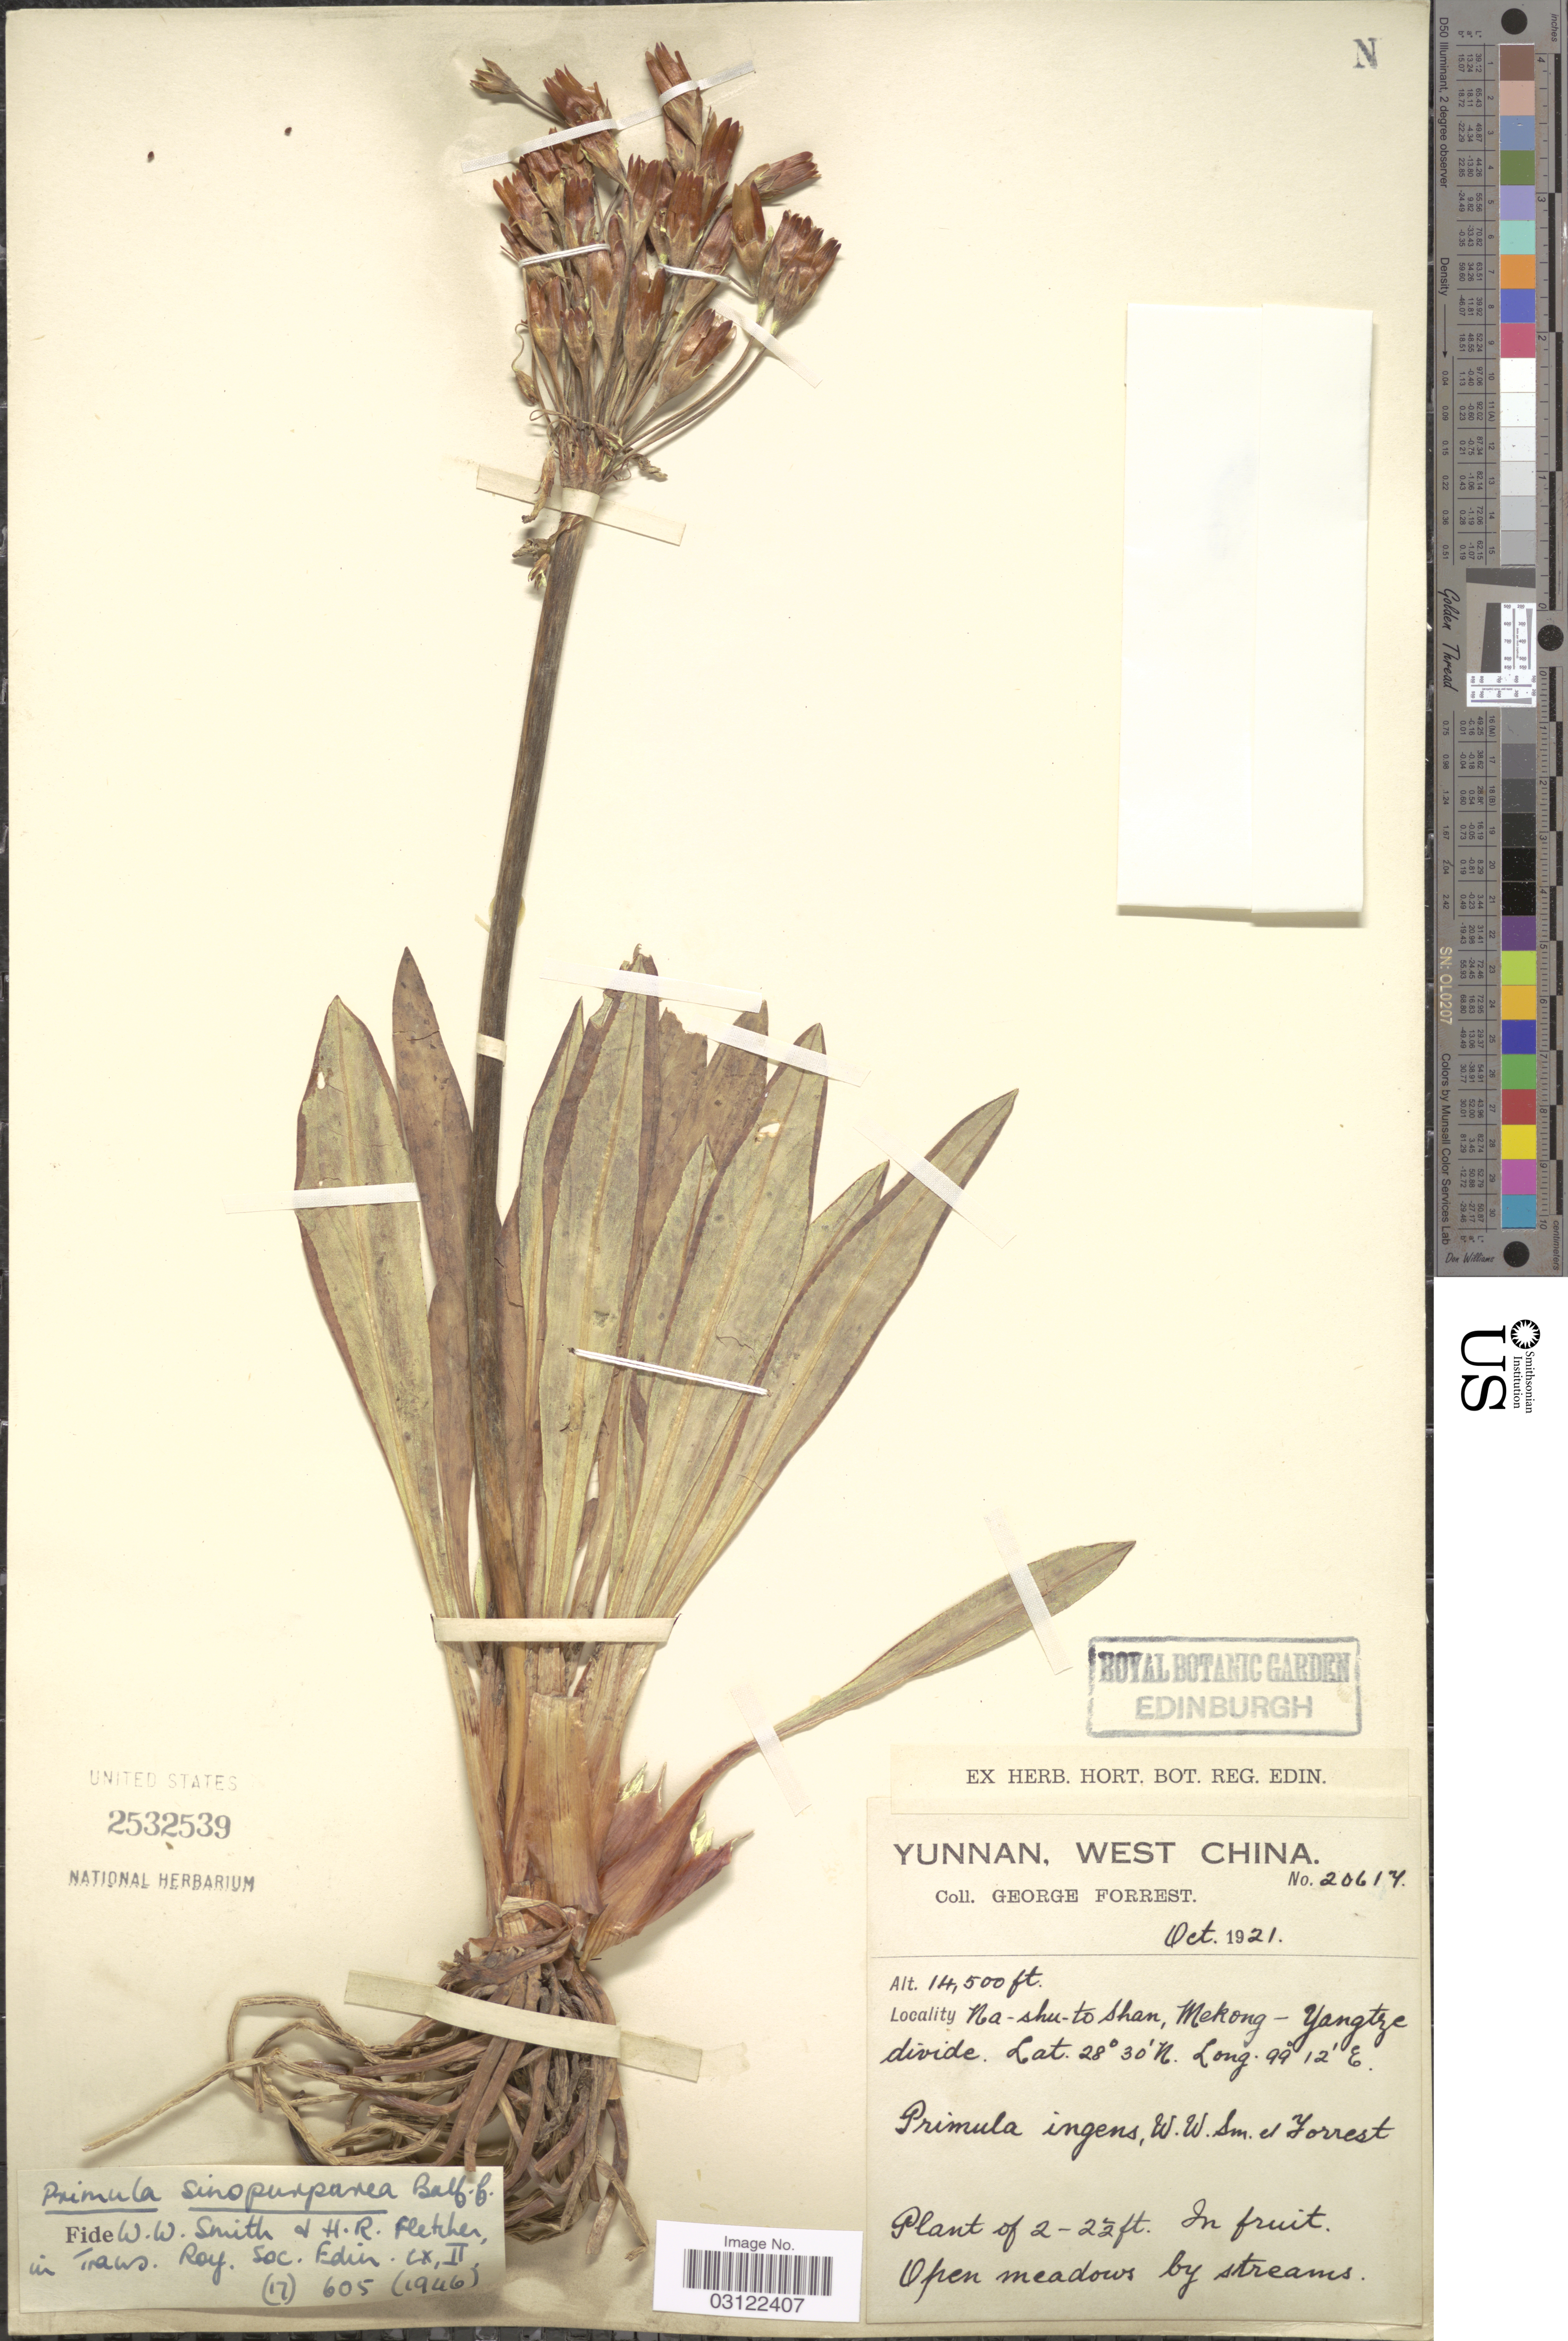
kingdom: Plantae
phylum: Tracheophyta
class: Magnoliopsida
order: Ericales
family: Primulaceae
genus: Primula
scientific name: Primula sinopurpurea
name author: Balf. f. ex Hutch.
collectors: G. Forrest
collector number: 20617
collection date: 1921-10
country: China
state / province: Yunnan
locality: West China. Na-shu-to Shan, Mekong-Yangtze divide.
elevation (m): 4420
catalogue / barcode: US 2532539